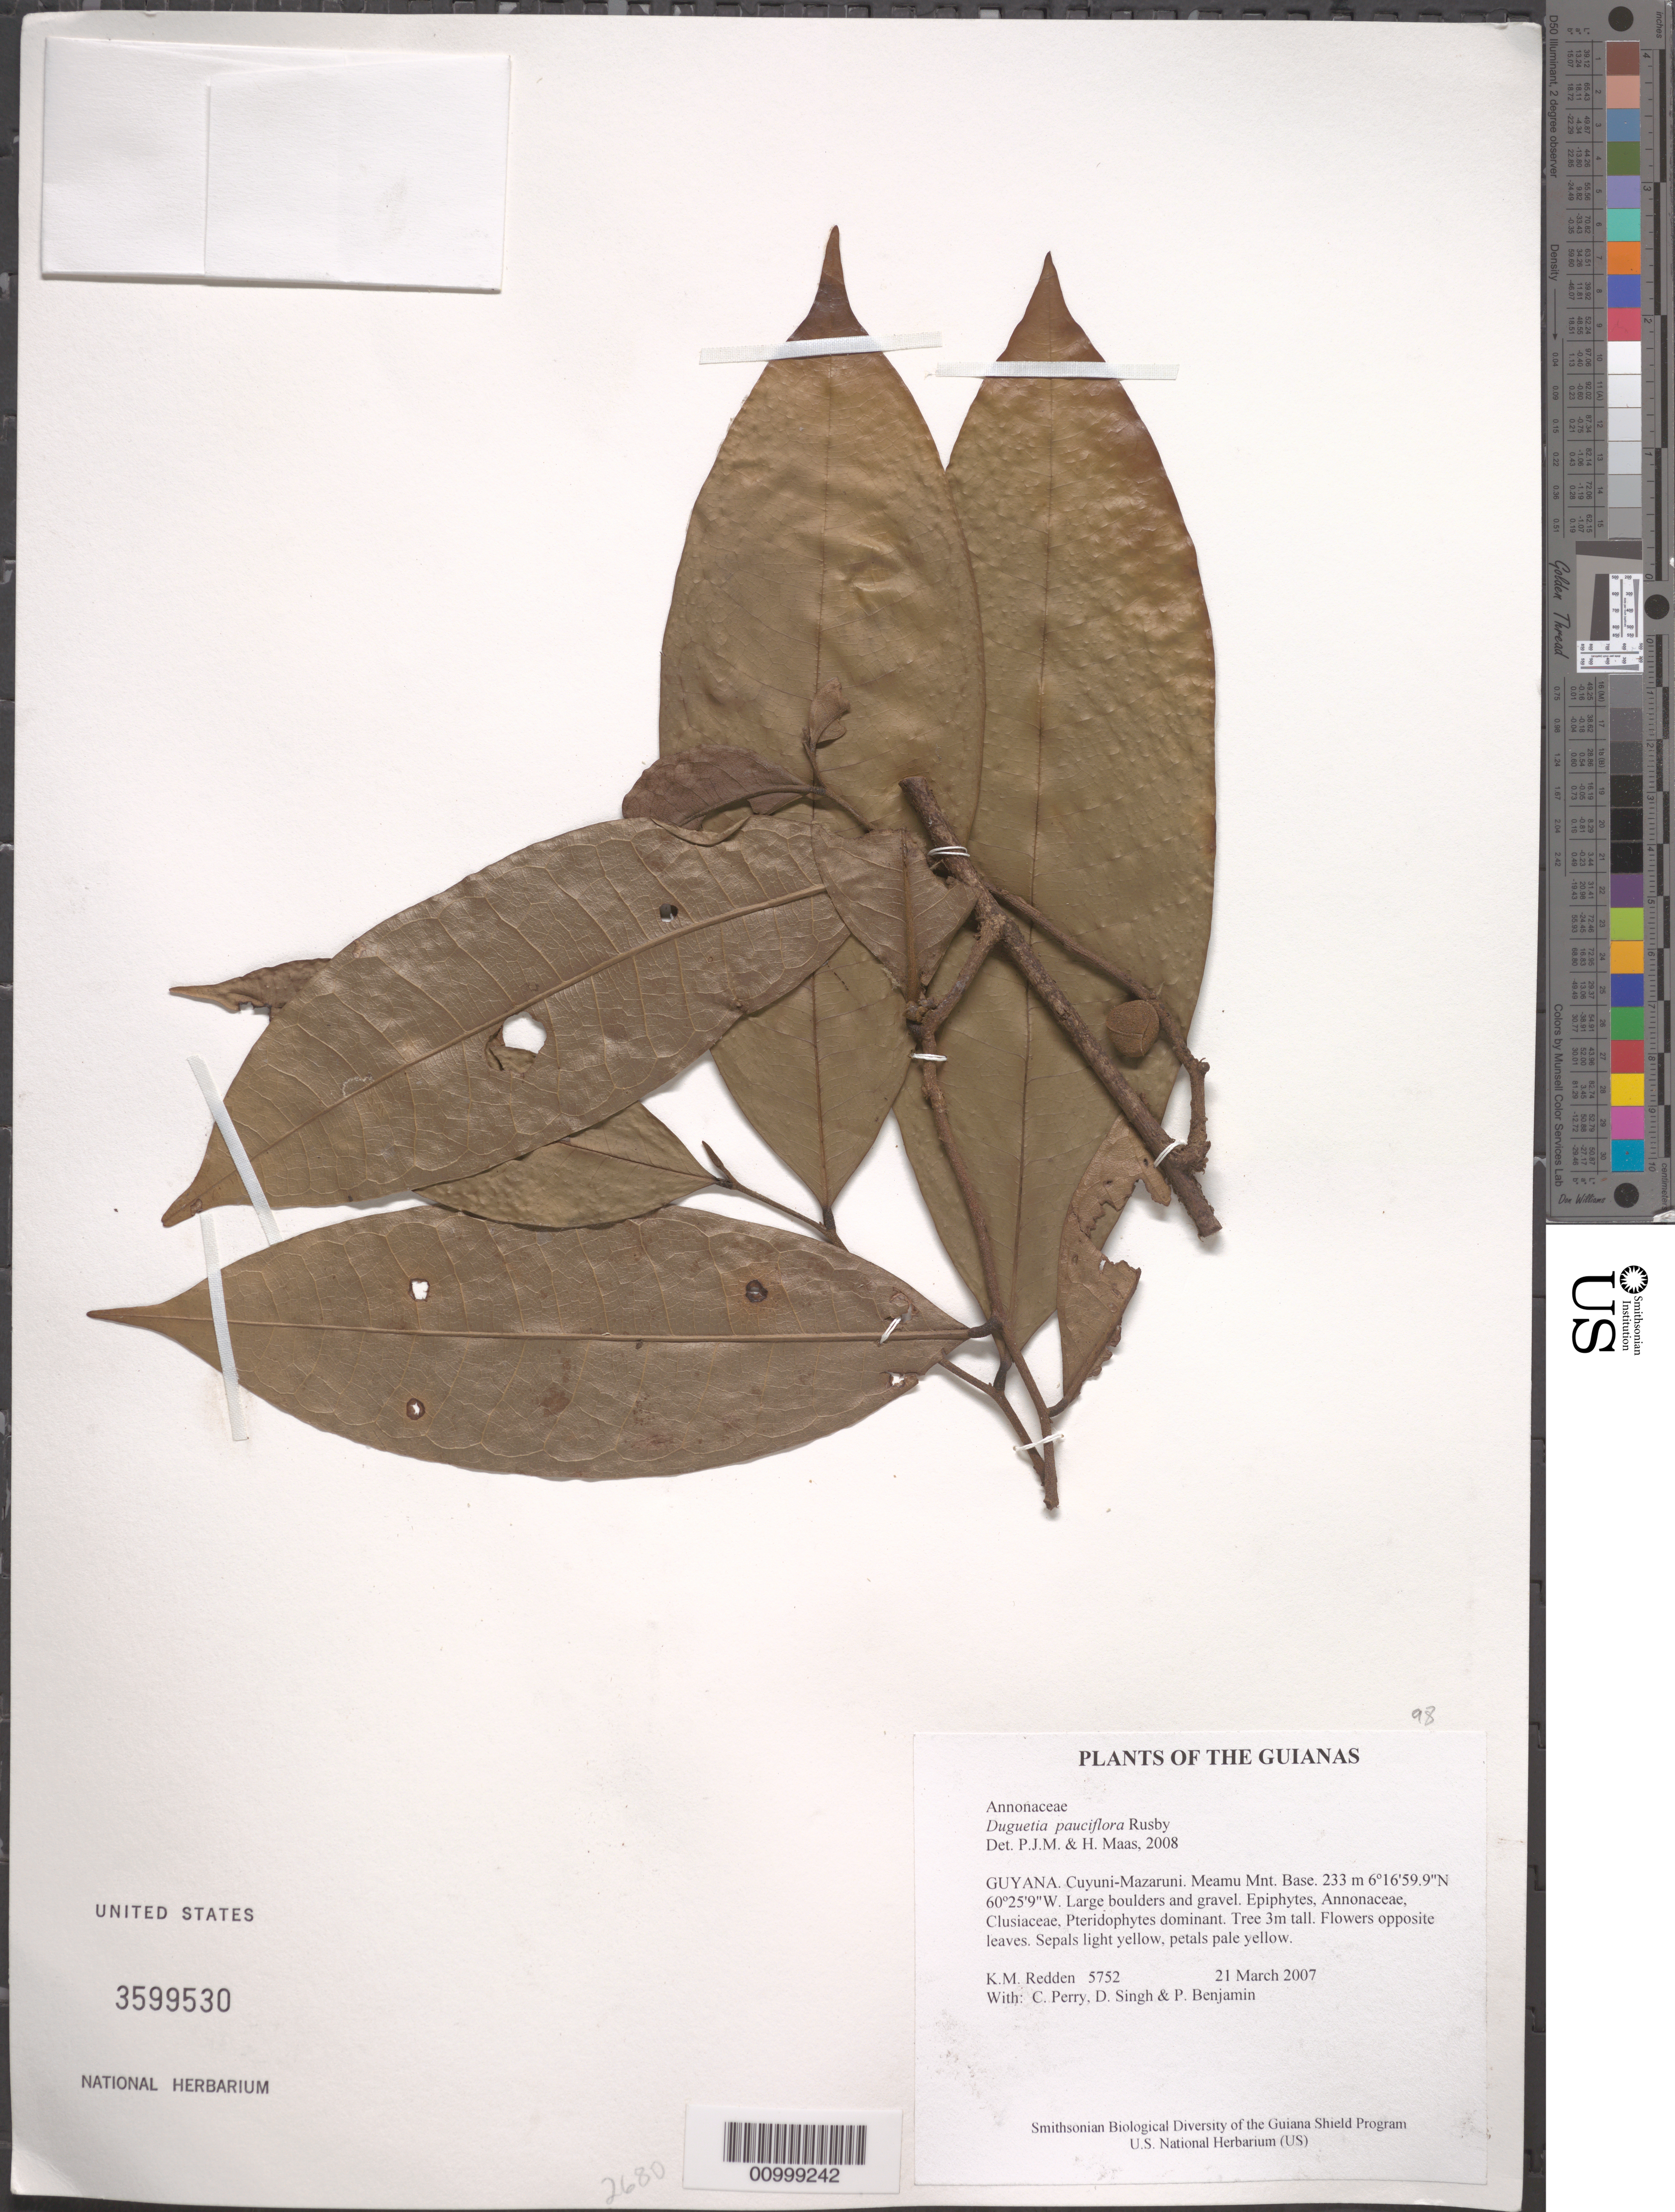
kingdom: Plantae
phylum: Tracheophyta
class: Magnoliopsida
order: Magnoliales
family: Annonaceae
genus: Duguetia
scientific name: Duguetia pauciflora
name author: Rusby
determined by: Maas, Paul J.; Maas, H.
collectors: K. M. Redden, C. Perry, D. Singh & P. Benjamin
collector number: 5752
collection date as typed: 21 March 2007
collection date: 2007-03-21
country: Guyana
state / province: Cuyuni-Mazaruni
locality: Meamu Mnt. Base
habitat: Large boulders and gravel. Epiphytes, Annonaceae, Clusiaceae, pteridophytes dominant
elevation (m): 233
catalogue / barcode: US 3599530